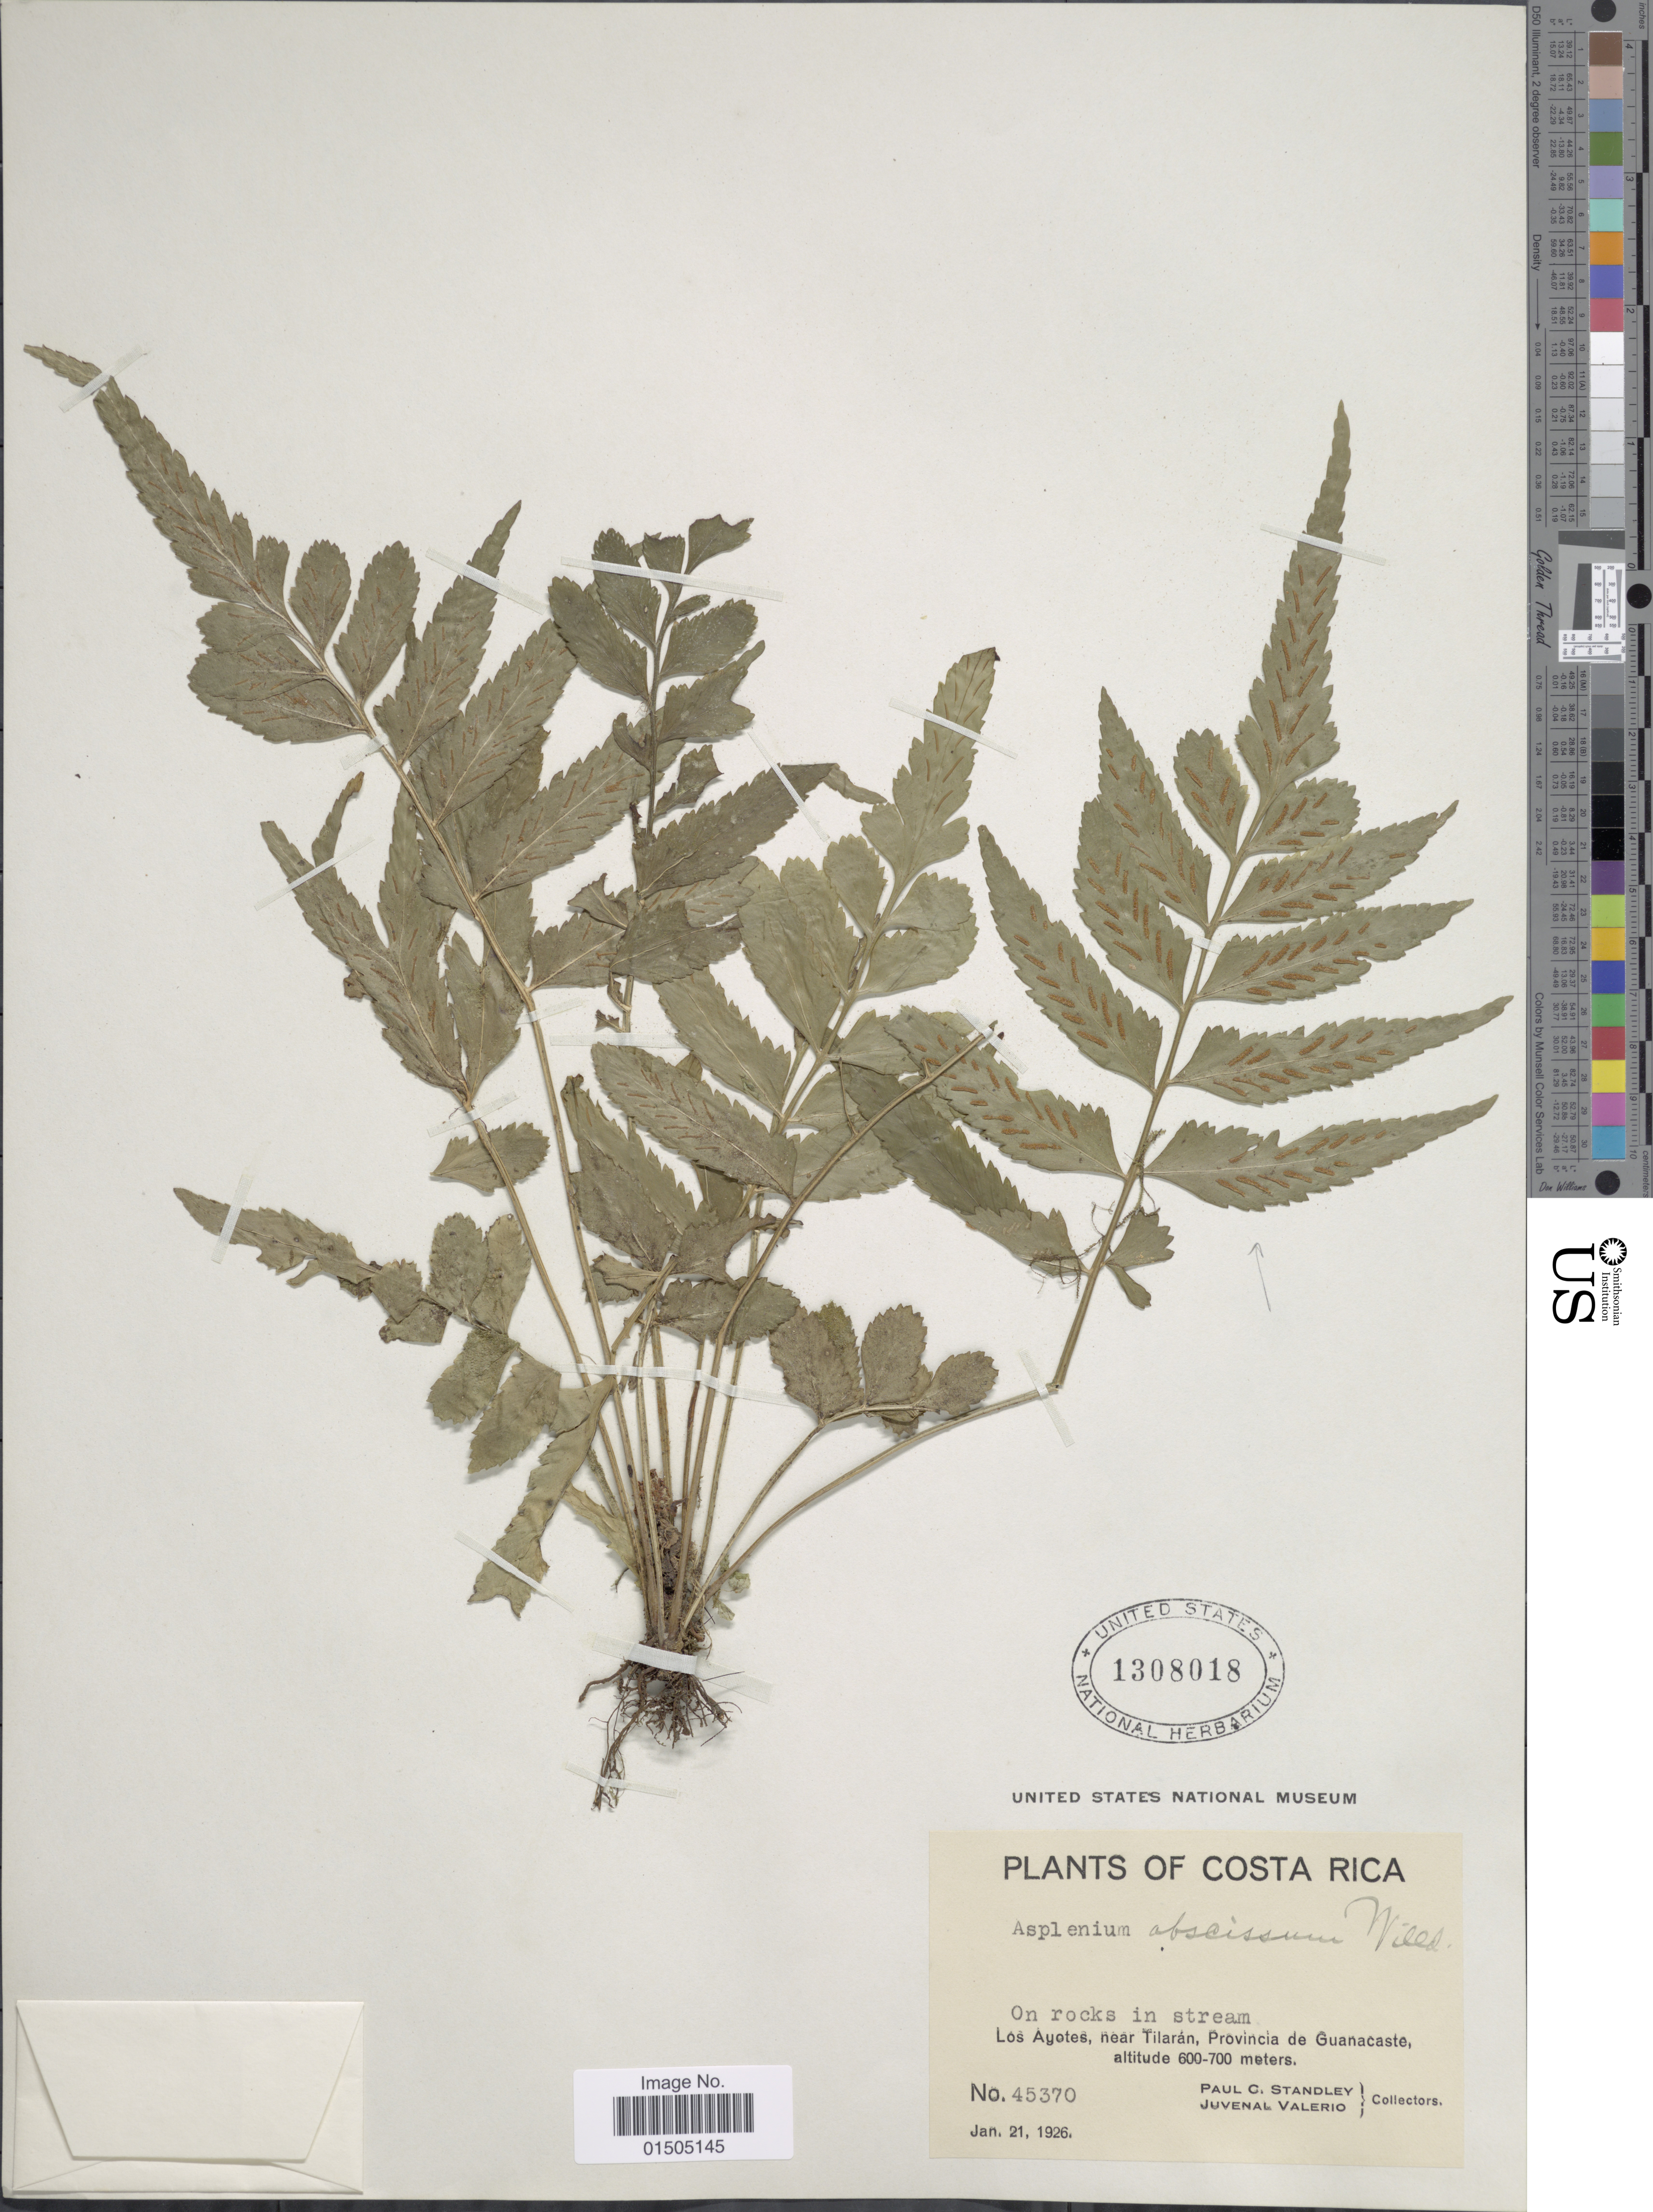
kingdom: Plantae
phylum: Tracheophyta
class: Polypodiopsida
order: Polypodiales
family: Aspleniaceae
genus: Asplenium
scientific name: Asplenium abscissum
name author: Willd.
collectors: P. C. Standley & J. Valerio R.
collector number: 45370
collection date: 1926-01-21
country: Costa Rica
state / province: Guanacaste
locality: Los Ayotes, near Tilarán.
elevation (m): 600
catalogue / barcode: US 1308018